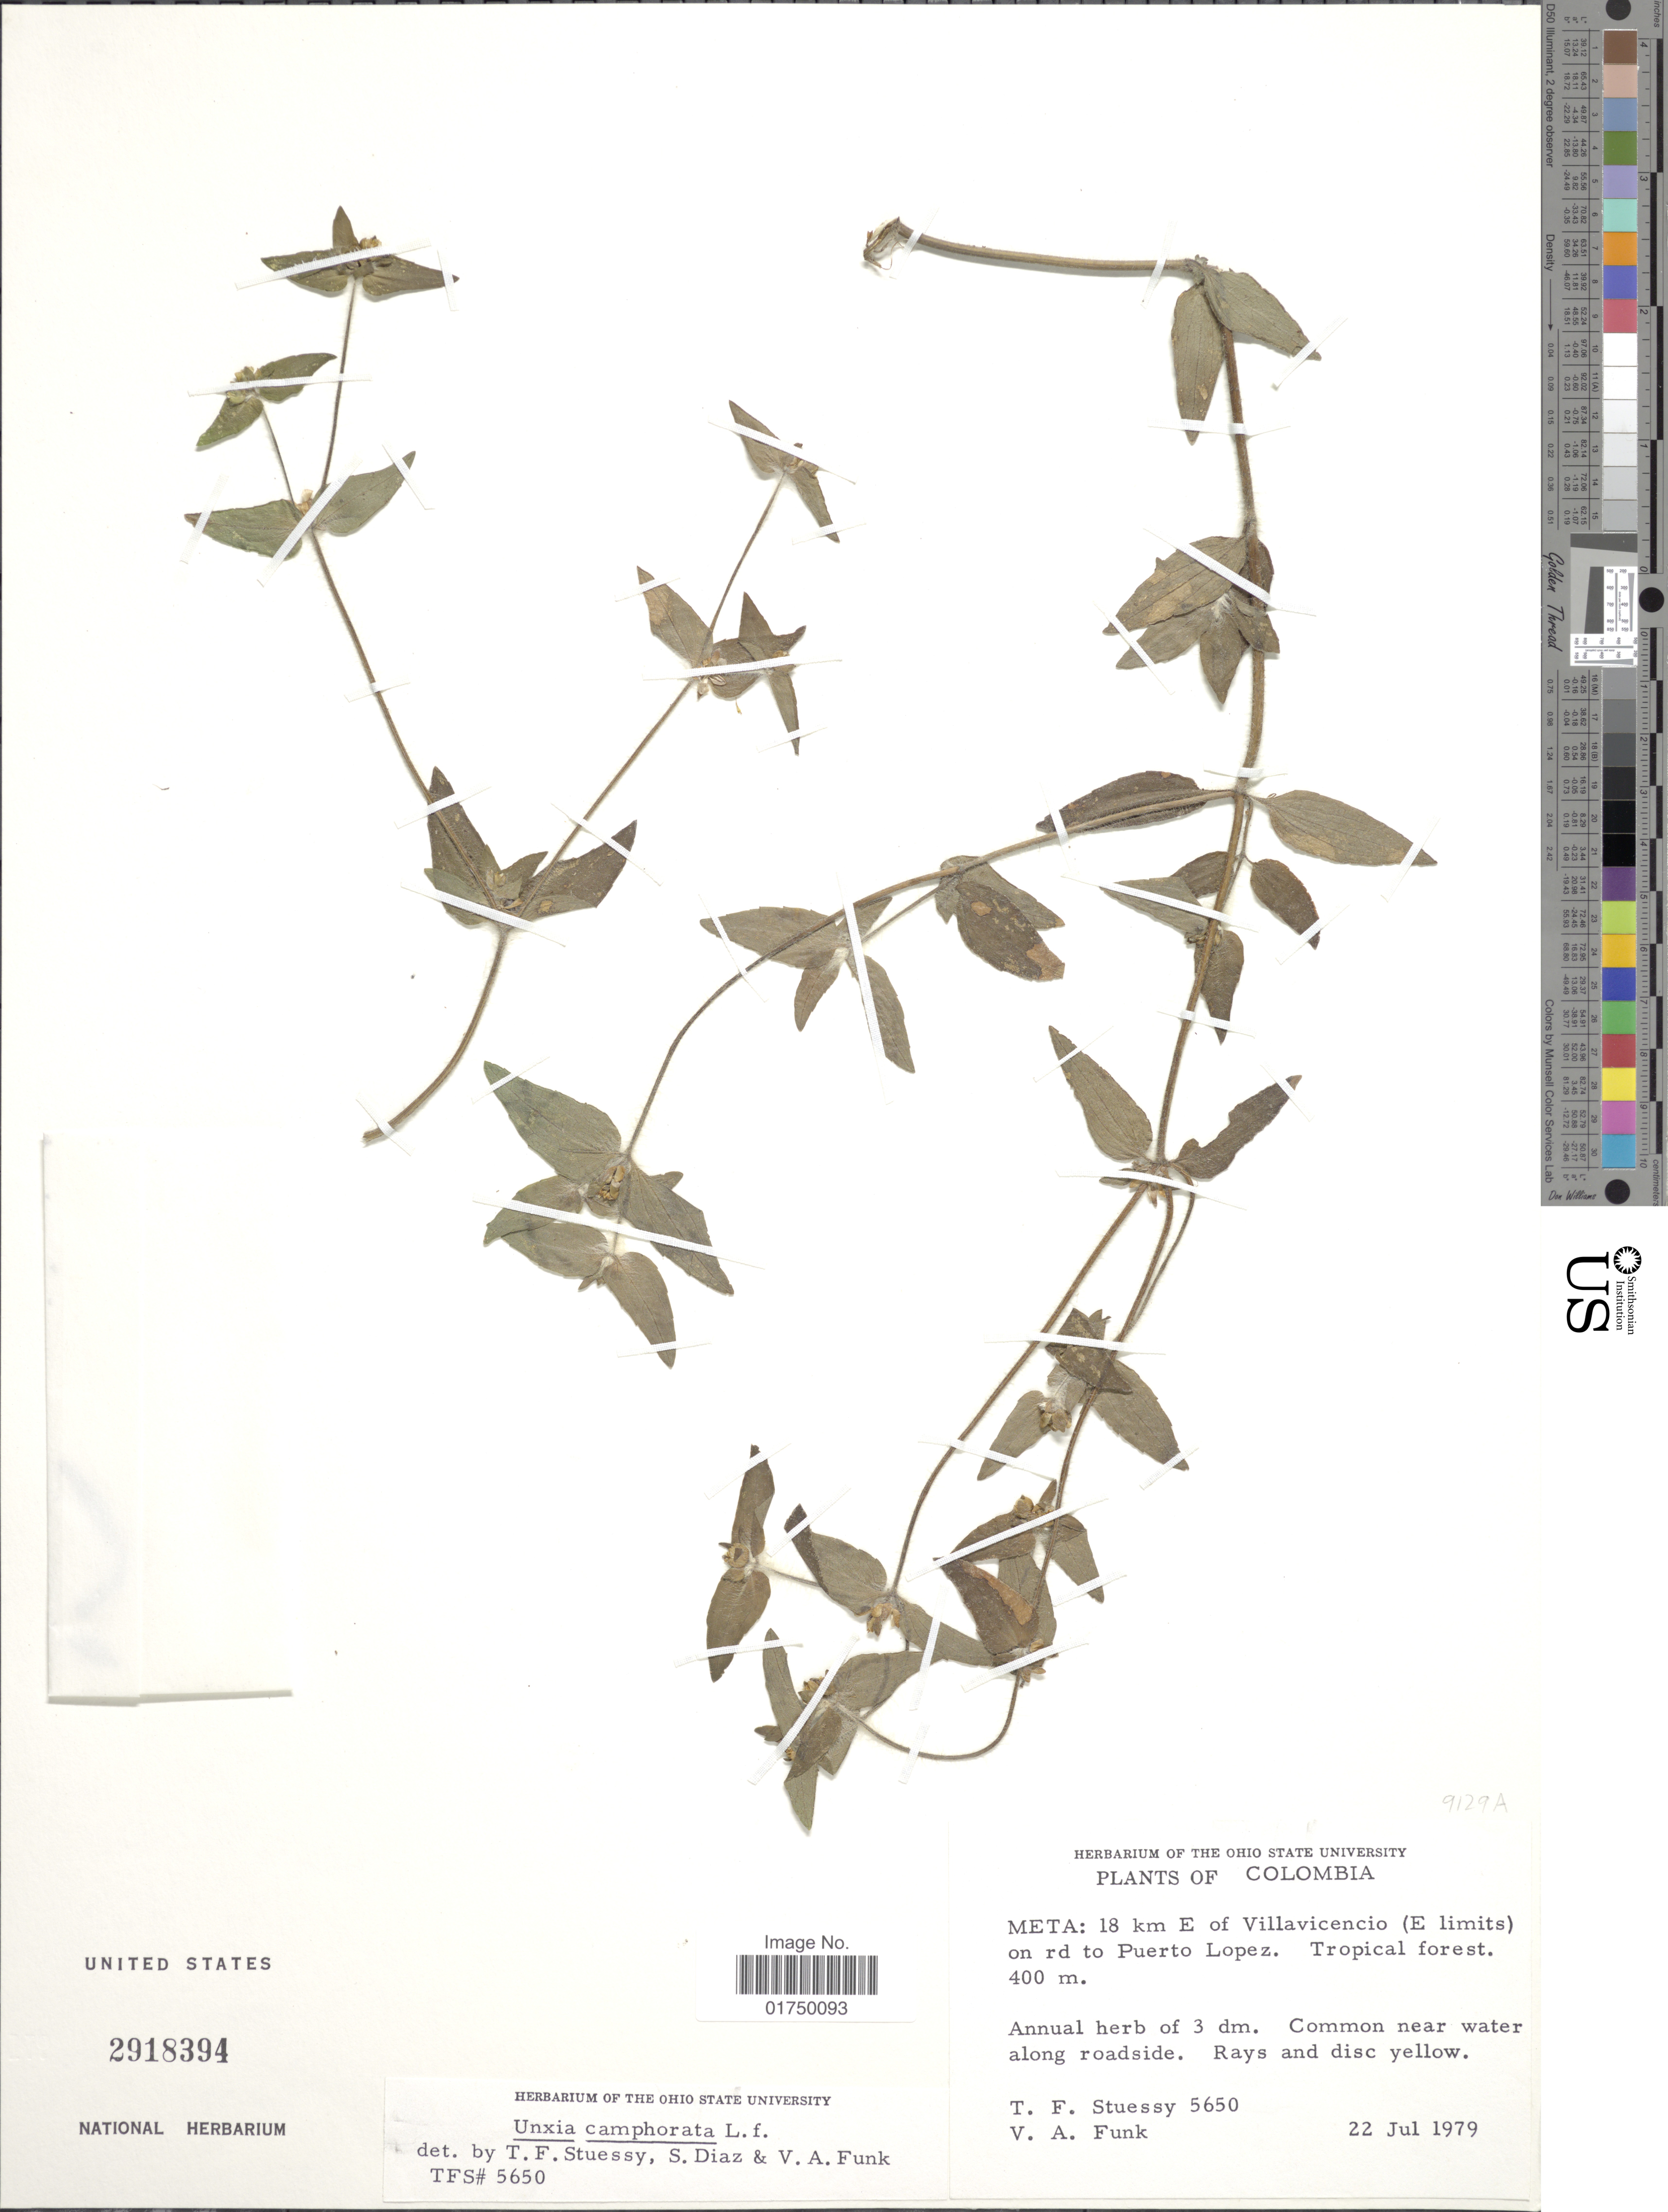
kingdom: Plantae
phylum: Tracheophyta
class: Magnoliopsida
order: Asterales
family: Asteraceae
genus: Unxia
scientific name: Unxia camphorata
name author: L. f.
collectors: T. Steussy & V. Funk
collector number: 5650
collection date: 1979-07-22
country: Colombia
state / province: Meta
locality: Meta: 18 km E of Villavicencio (E limits) on rd to Puerto Lopez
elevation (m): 400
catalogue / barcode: US 2918394